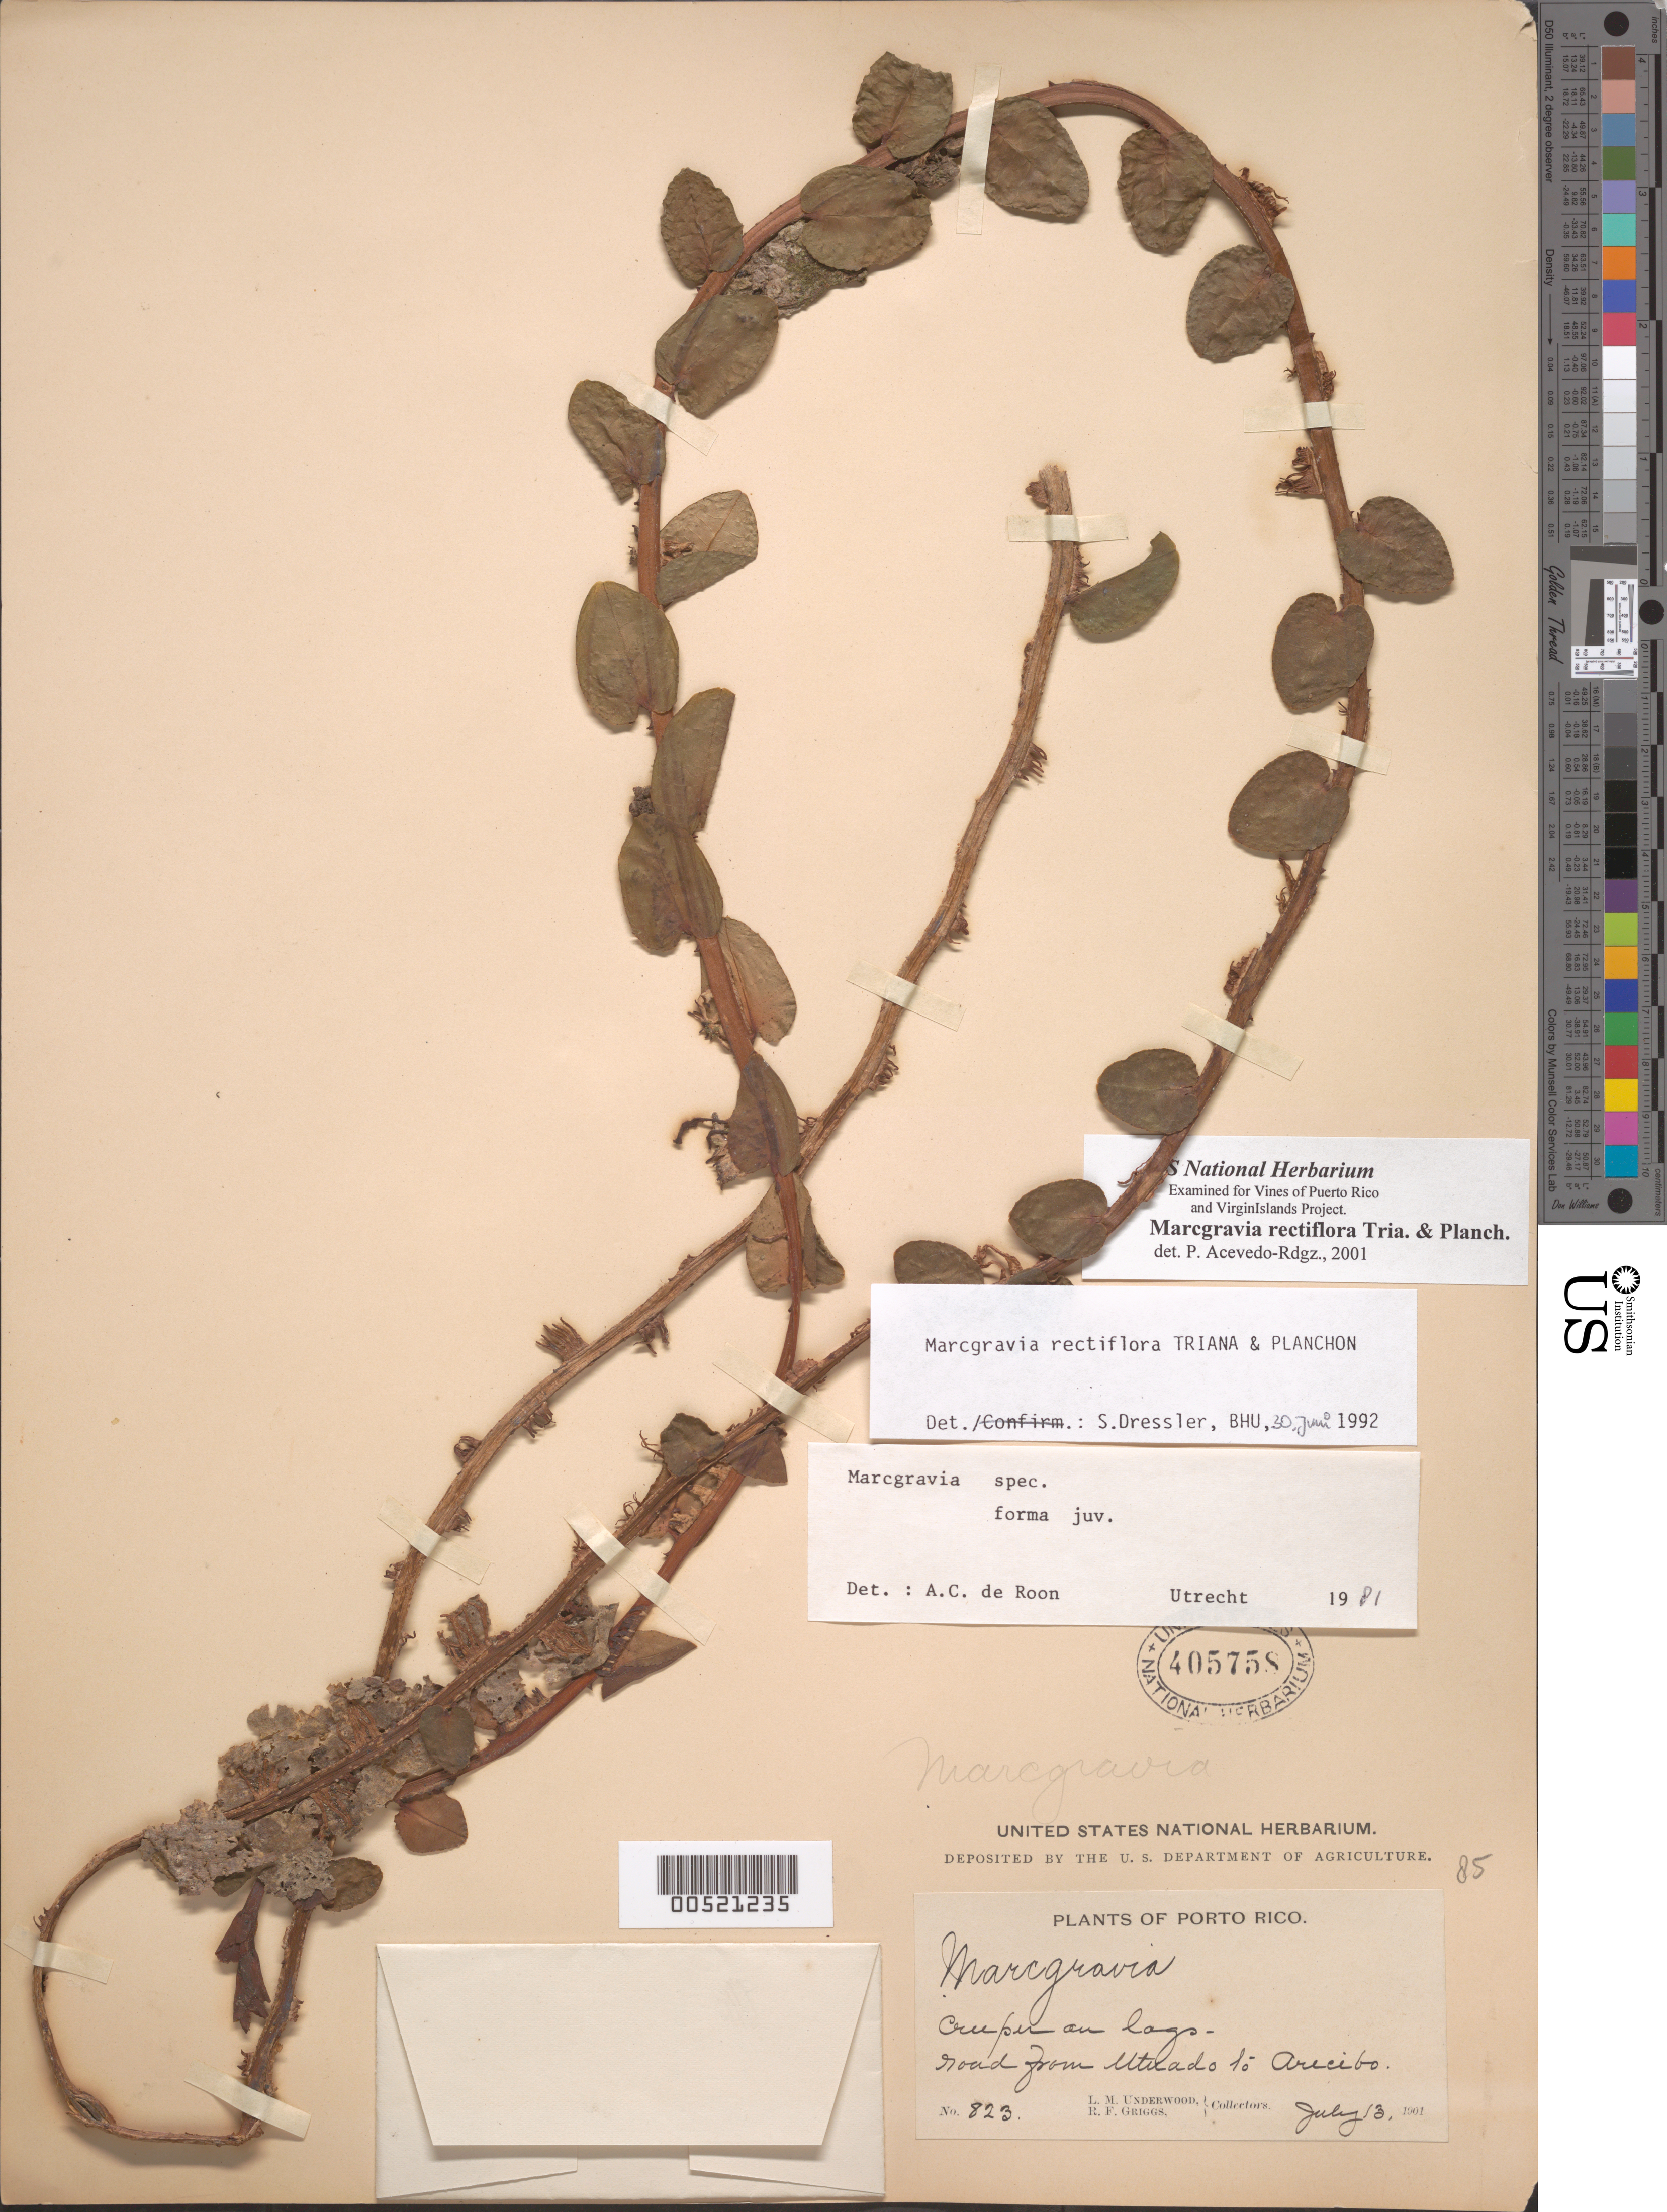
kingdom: Plantae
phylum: Tracheophyta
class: Magnoliopsida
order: Ericales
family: Marcgraviaceae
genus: Marcgravia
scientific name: Marcgravia rectiflora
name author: Triana & Planch.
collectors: L. M. Underwood & R. F. Griggs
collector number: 823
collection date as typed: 13 Jul 1901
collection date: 1901-07-13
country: Puerto Rico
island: Greater Antilles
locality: road from Utuado to Arecibo. On logs.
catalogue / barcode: US 405758